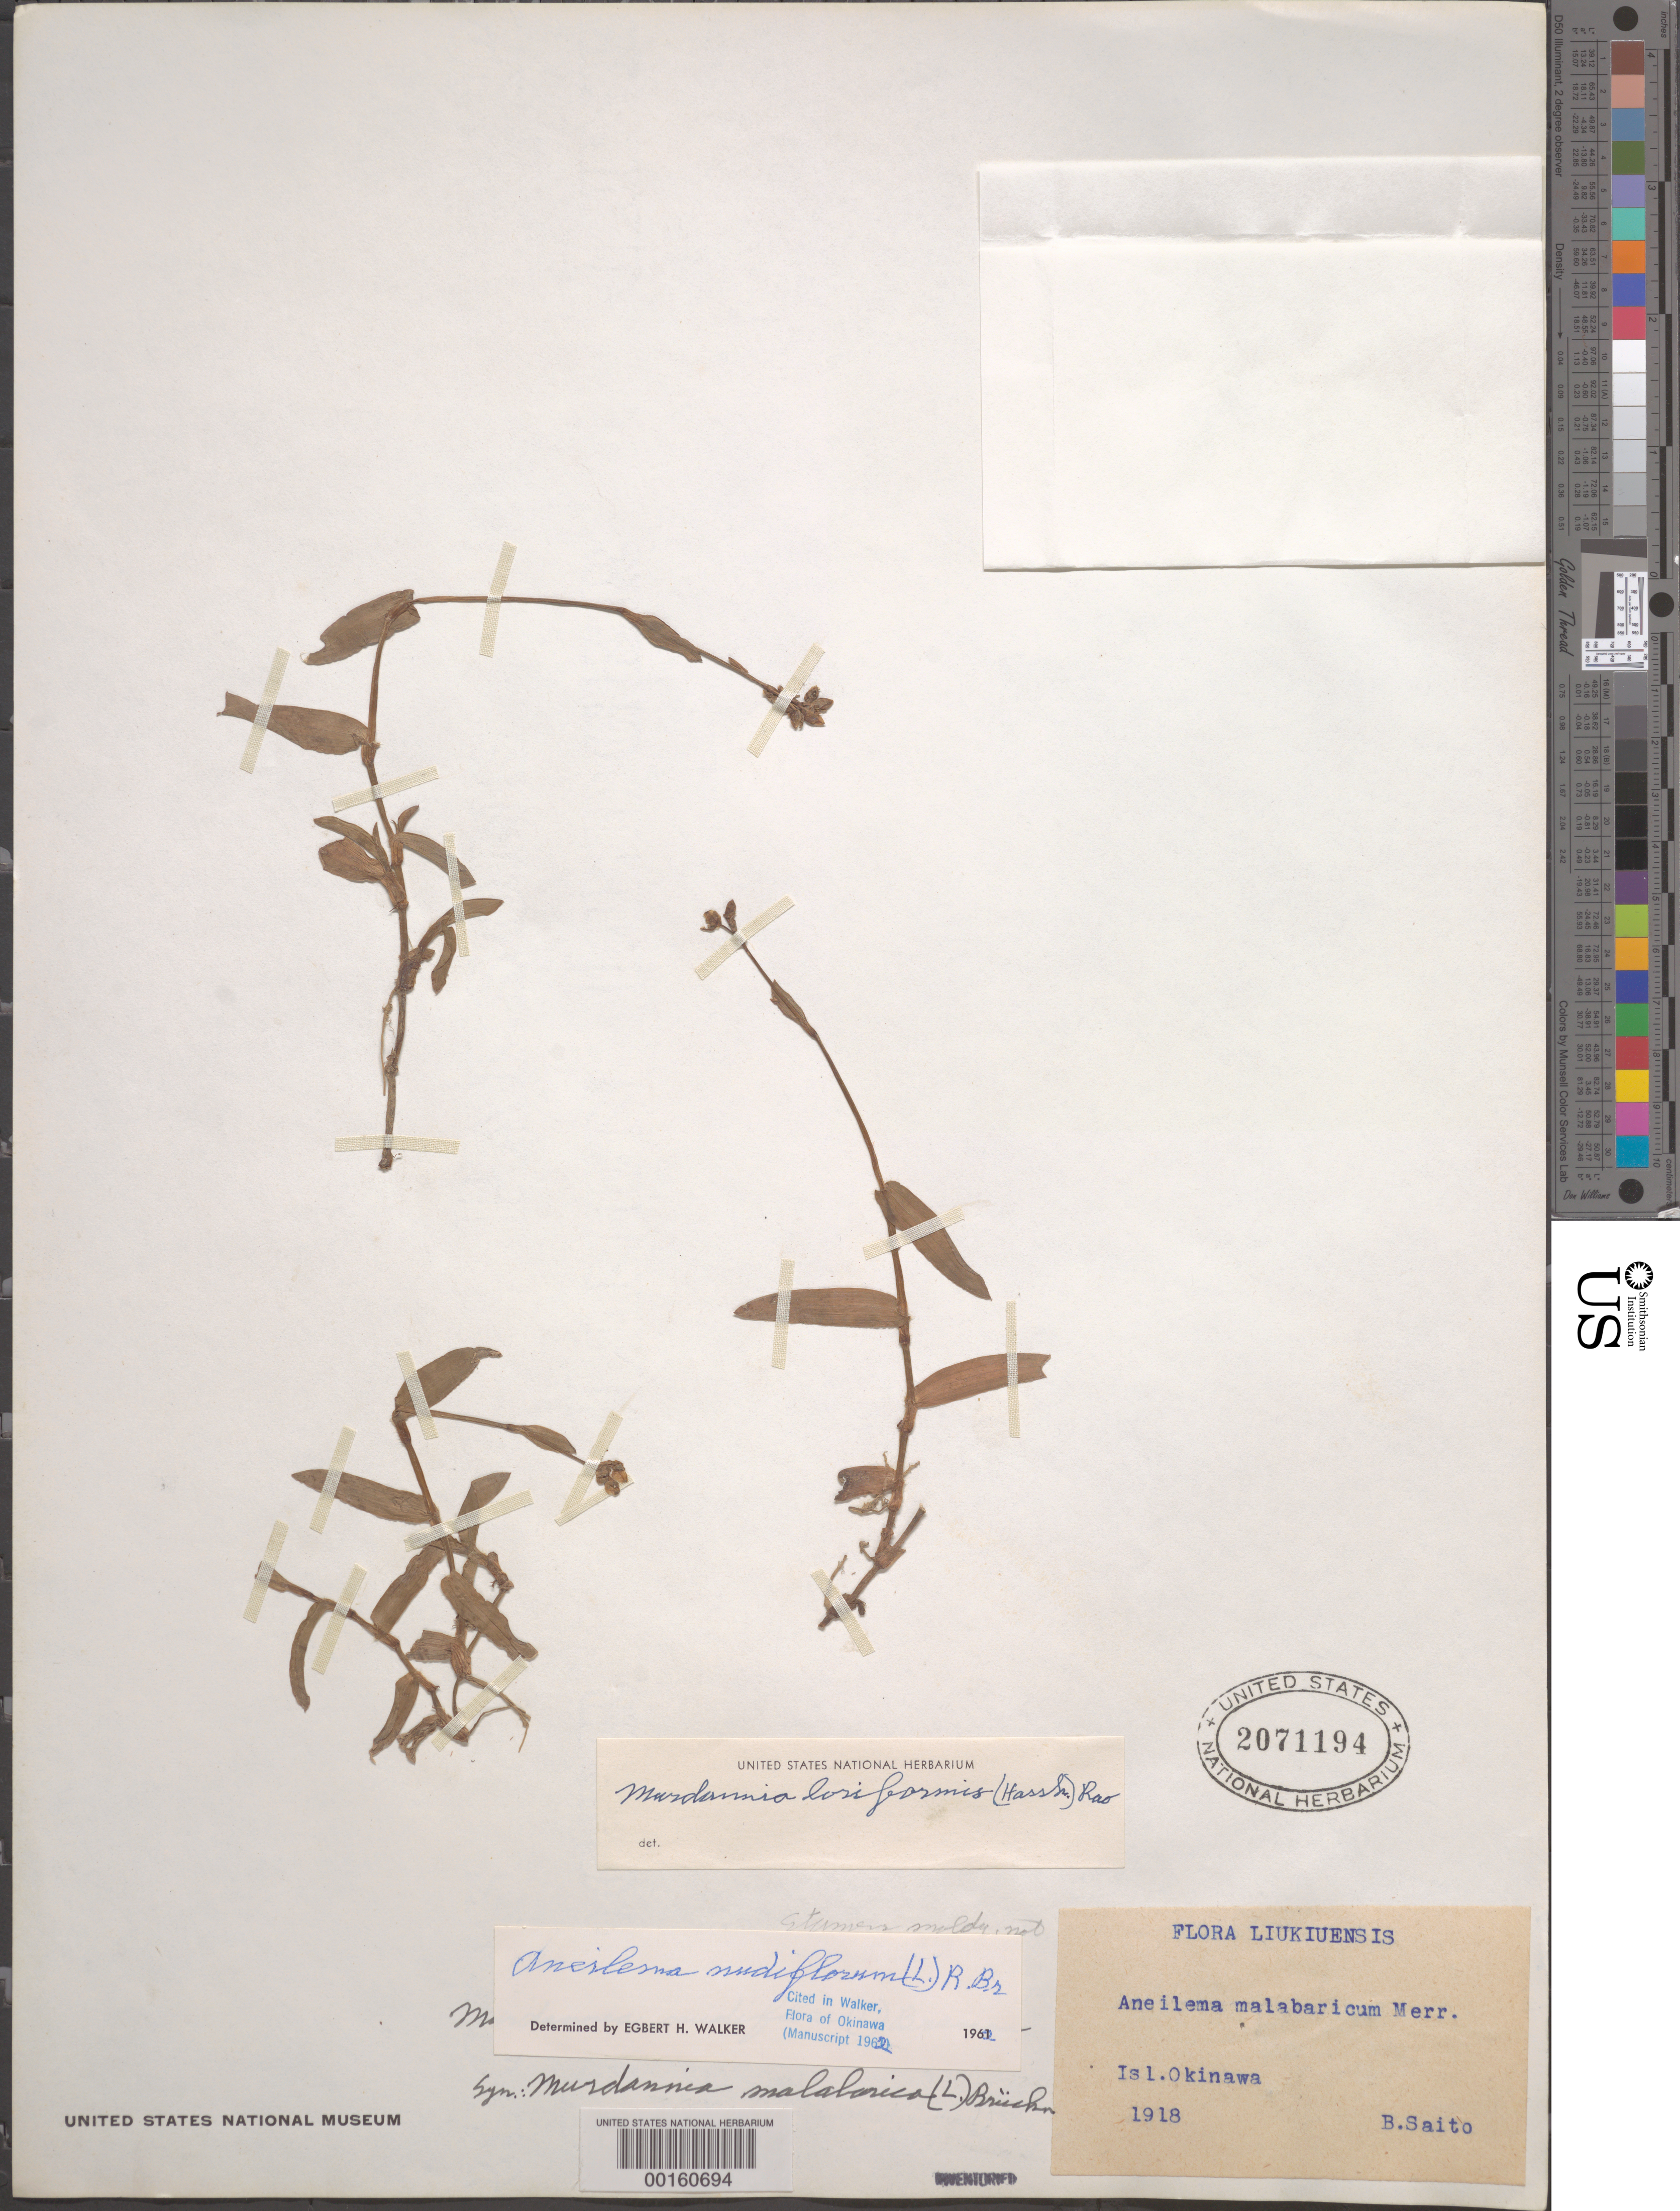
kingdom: Plantae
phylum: Tracheophyta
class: Liliopsida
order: Commelinales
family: Commelinaceae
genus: Murdannia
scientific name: Murdannia loriformis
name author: (Hassk.) R.S. Rao & Kammathy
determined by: Rao, R. S.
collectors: B. Saito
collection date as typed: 1918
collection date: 1918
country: Japan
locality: Okinawa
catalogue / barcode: US 2071194